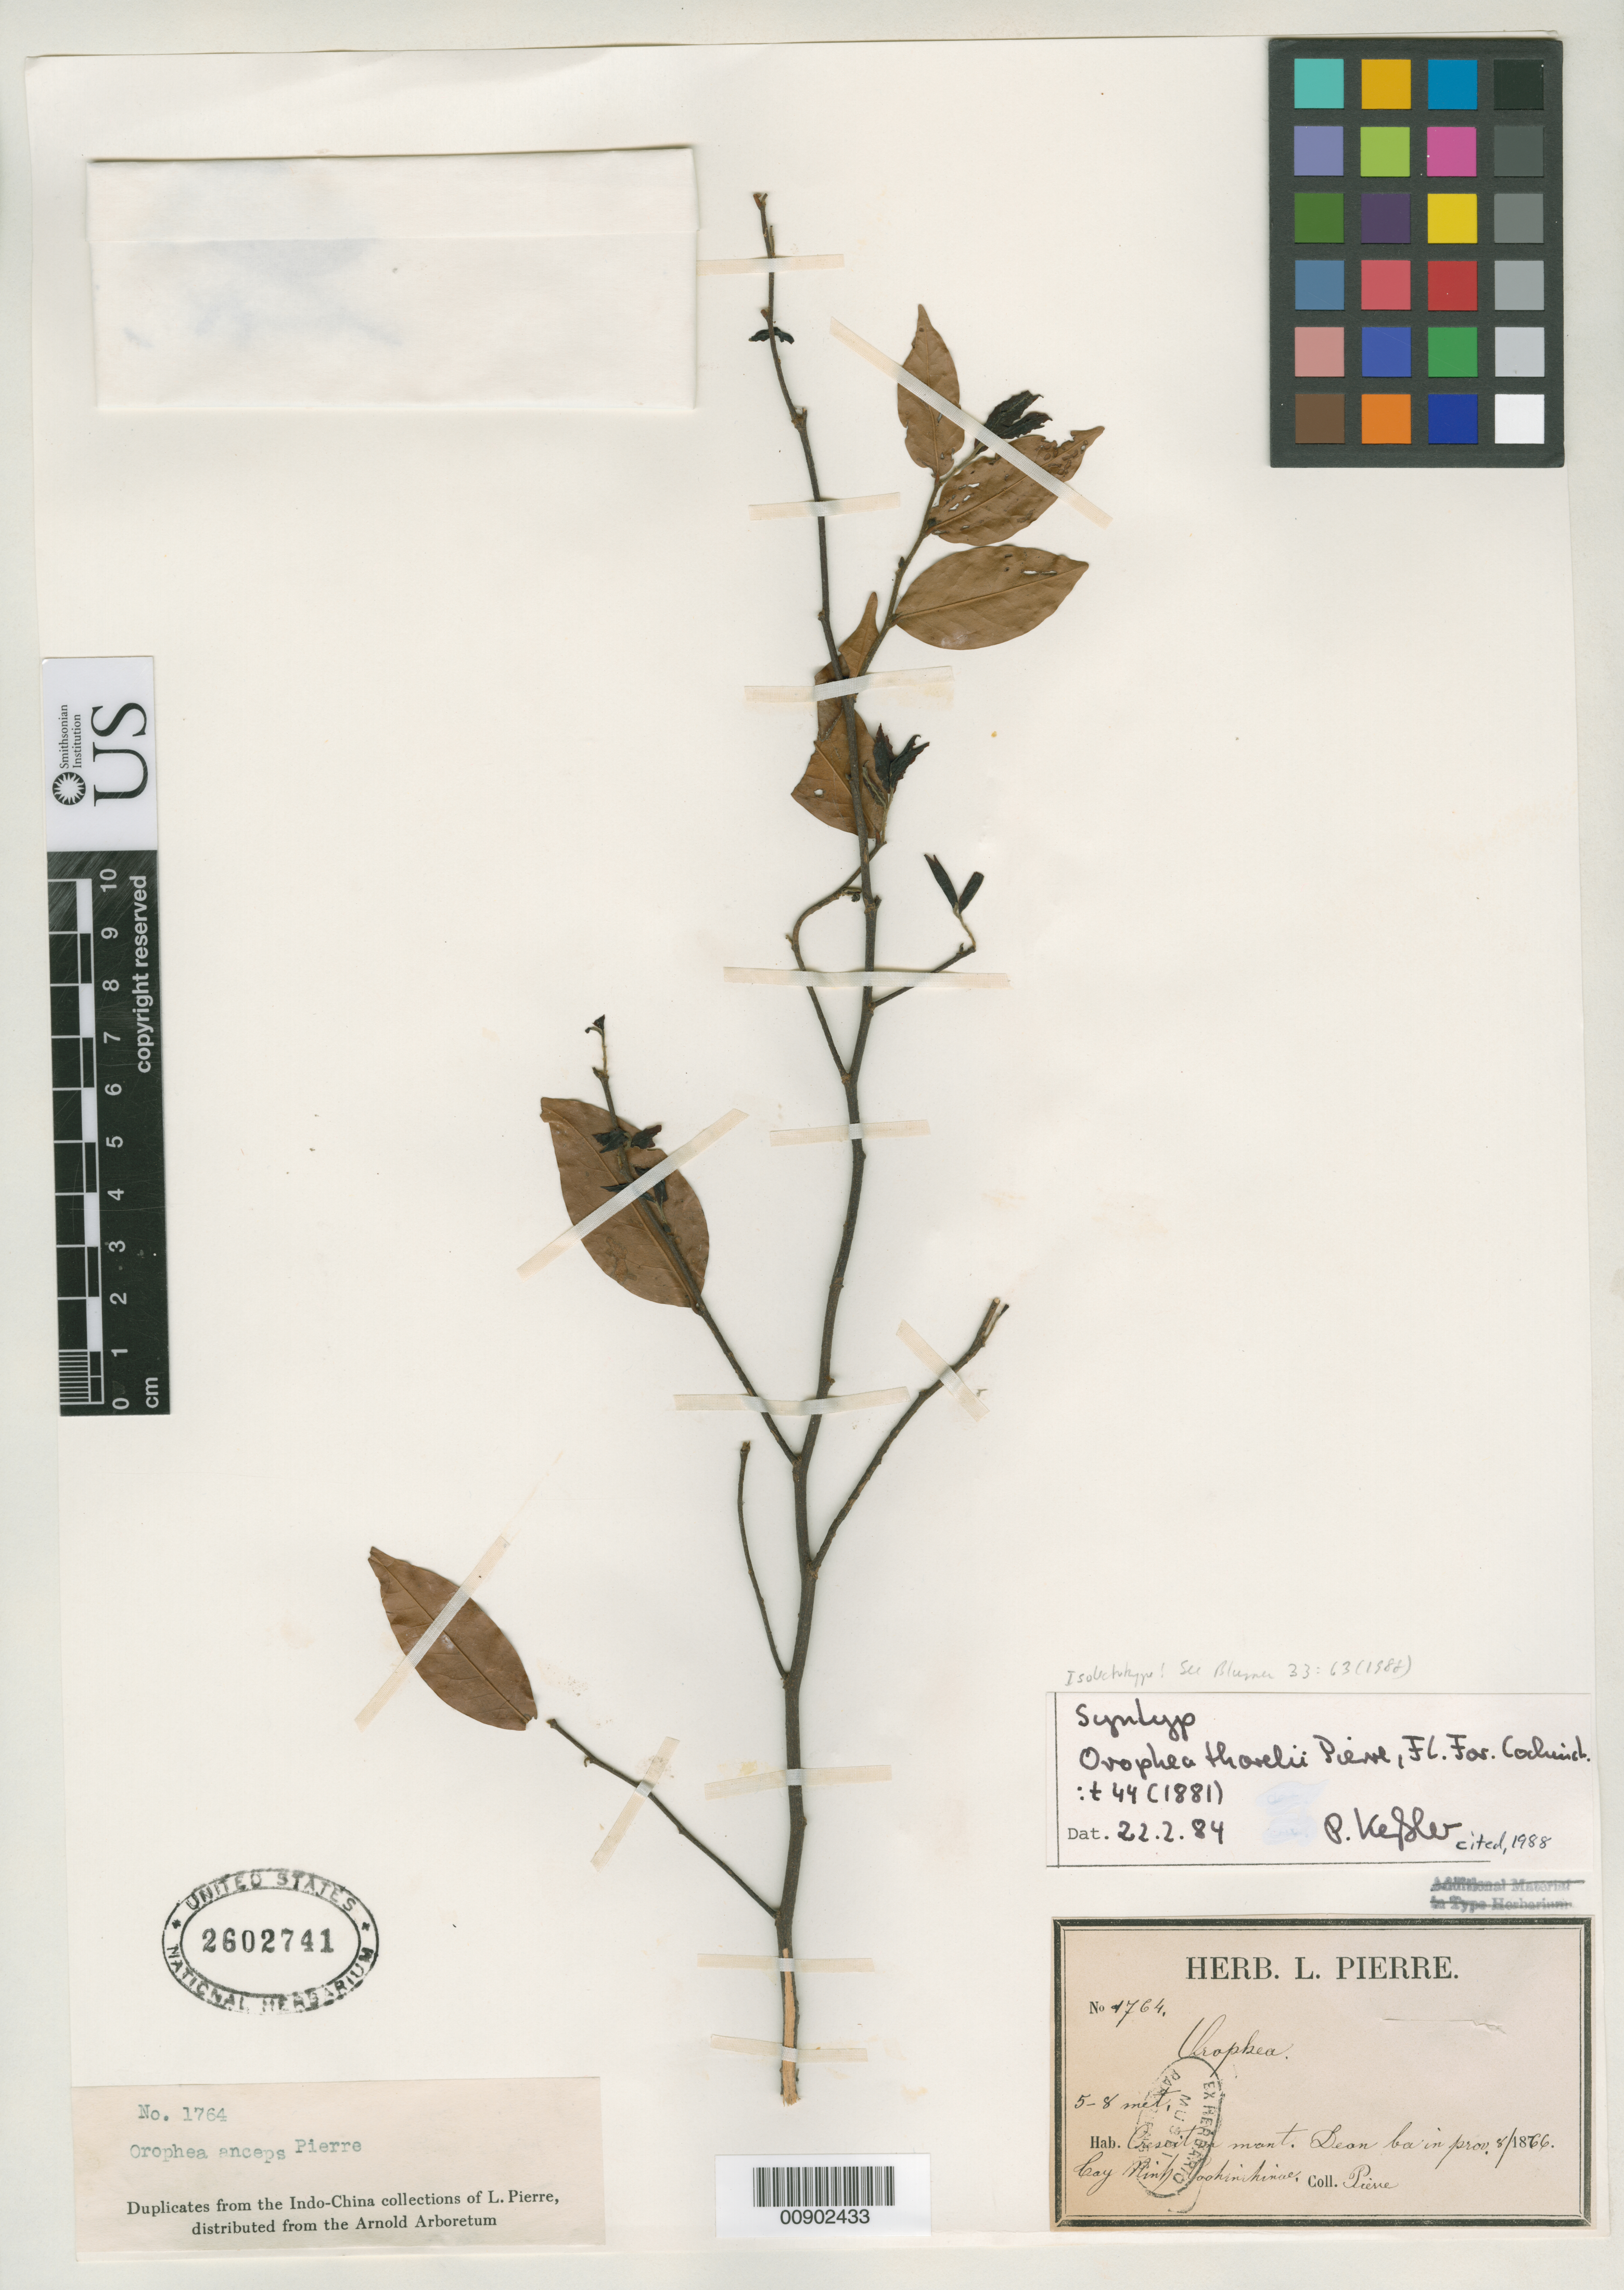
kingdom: Plantae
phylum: Tracheophyta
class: Magnoliopsida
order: Magnoliales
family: Annonaceae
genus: Orophea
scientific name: Orophea thorelii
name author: Pierre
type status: Isolectotype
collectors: J. Pierre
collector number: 1764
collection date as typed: Aug 1866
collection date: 1866-08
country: Cambodia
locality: Crescit in mont. Deon ba in prov. Tray Ninh.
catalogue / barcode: US 2602741